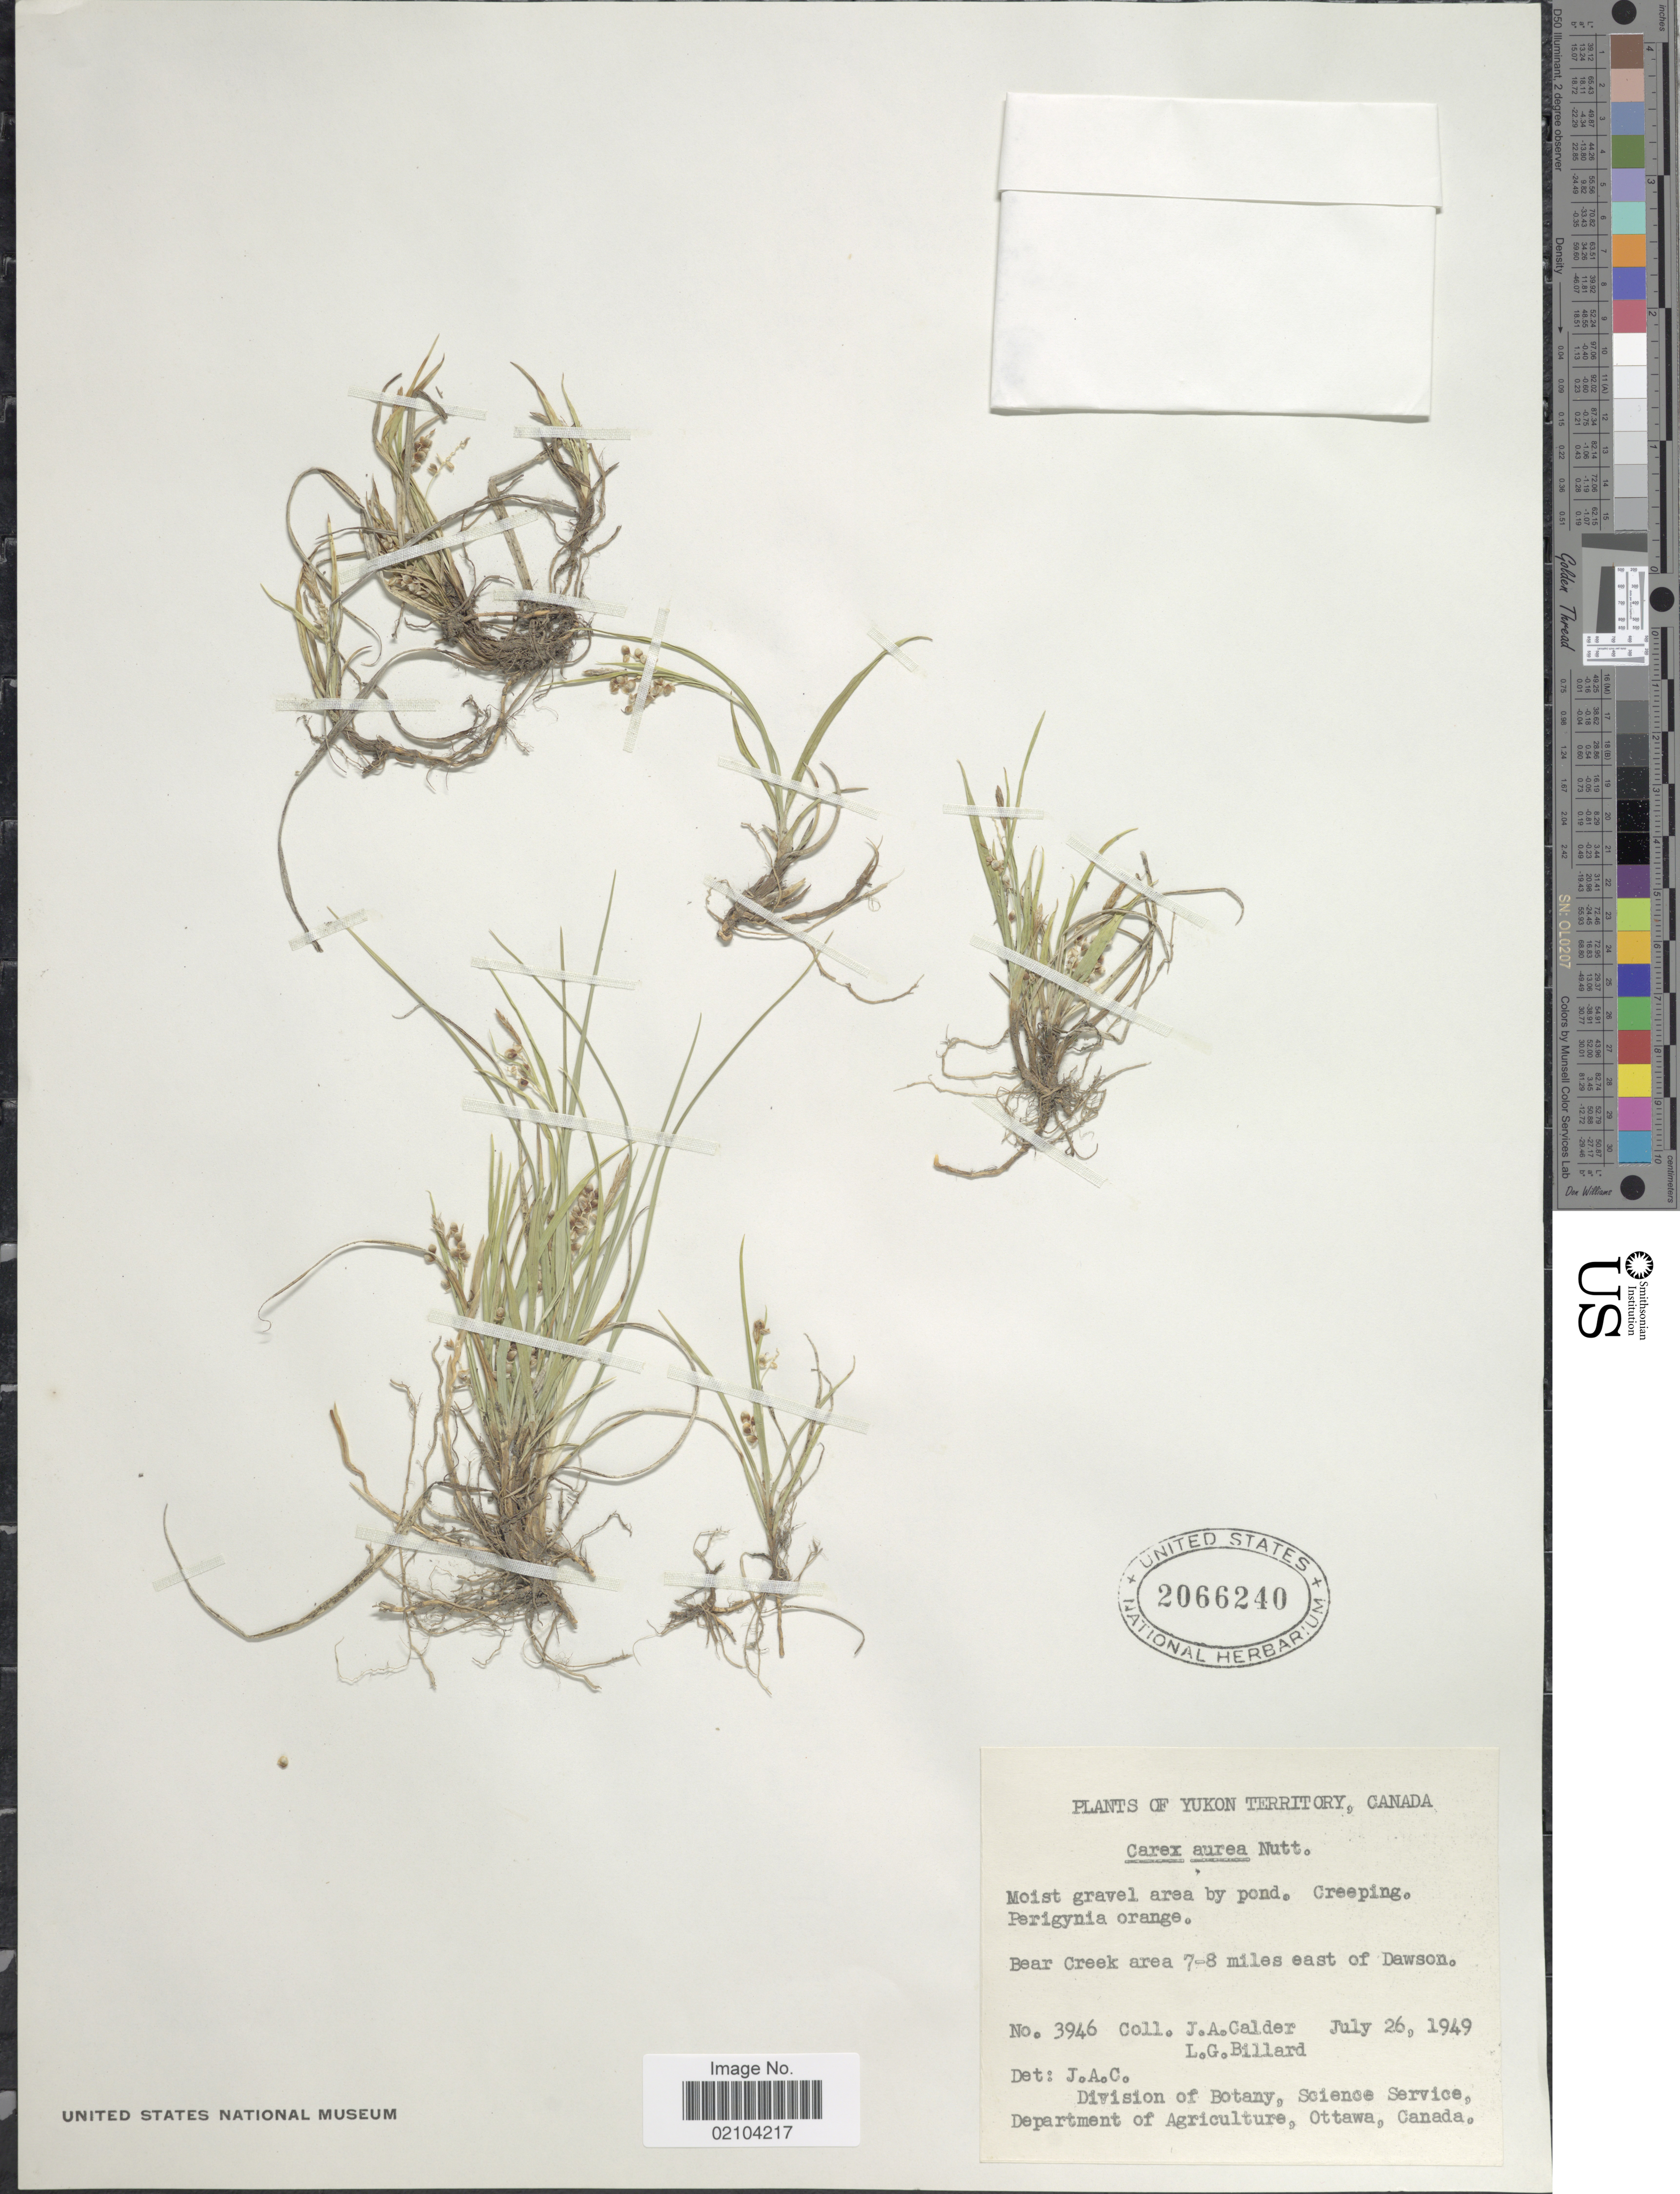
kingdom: Plantae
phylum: Tracheophyta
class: Liliopsida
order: Poales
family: Cyperaceae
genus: Carex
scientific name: Carex aurea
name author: Nutt.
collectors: J. A. Calder & L. Billard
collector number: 3946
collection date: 1949-07-26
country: Canada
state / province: Yukon Territory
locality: Yukon Territory, Canada. Moist gravel area by pond. Bear Creek area 7-8 miles east of Dawson.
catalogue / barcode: US 2066240